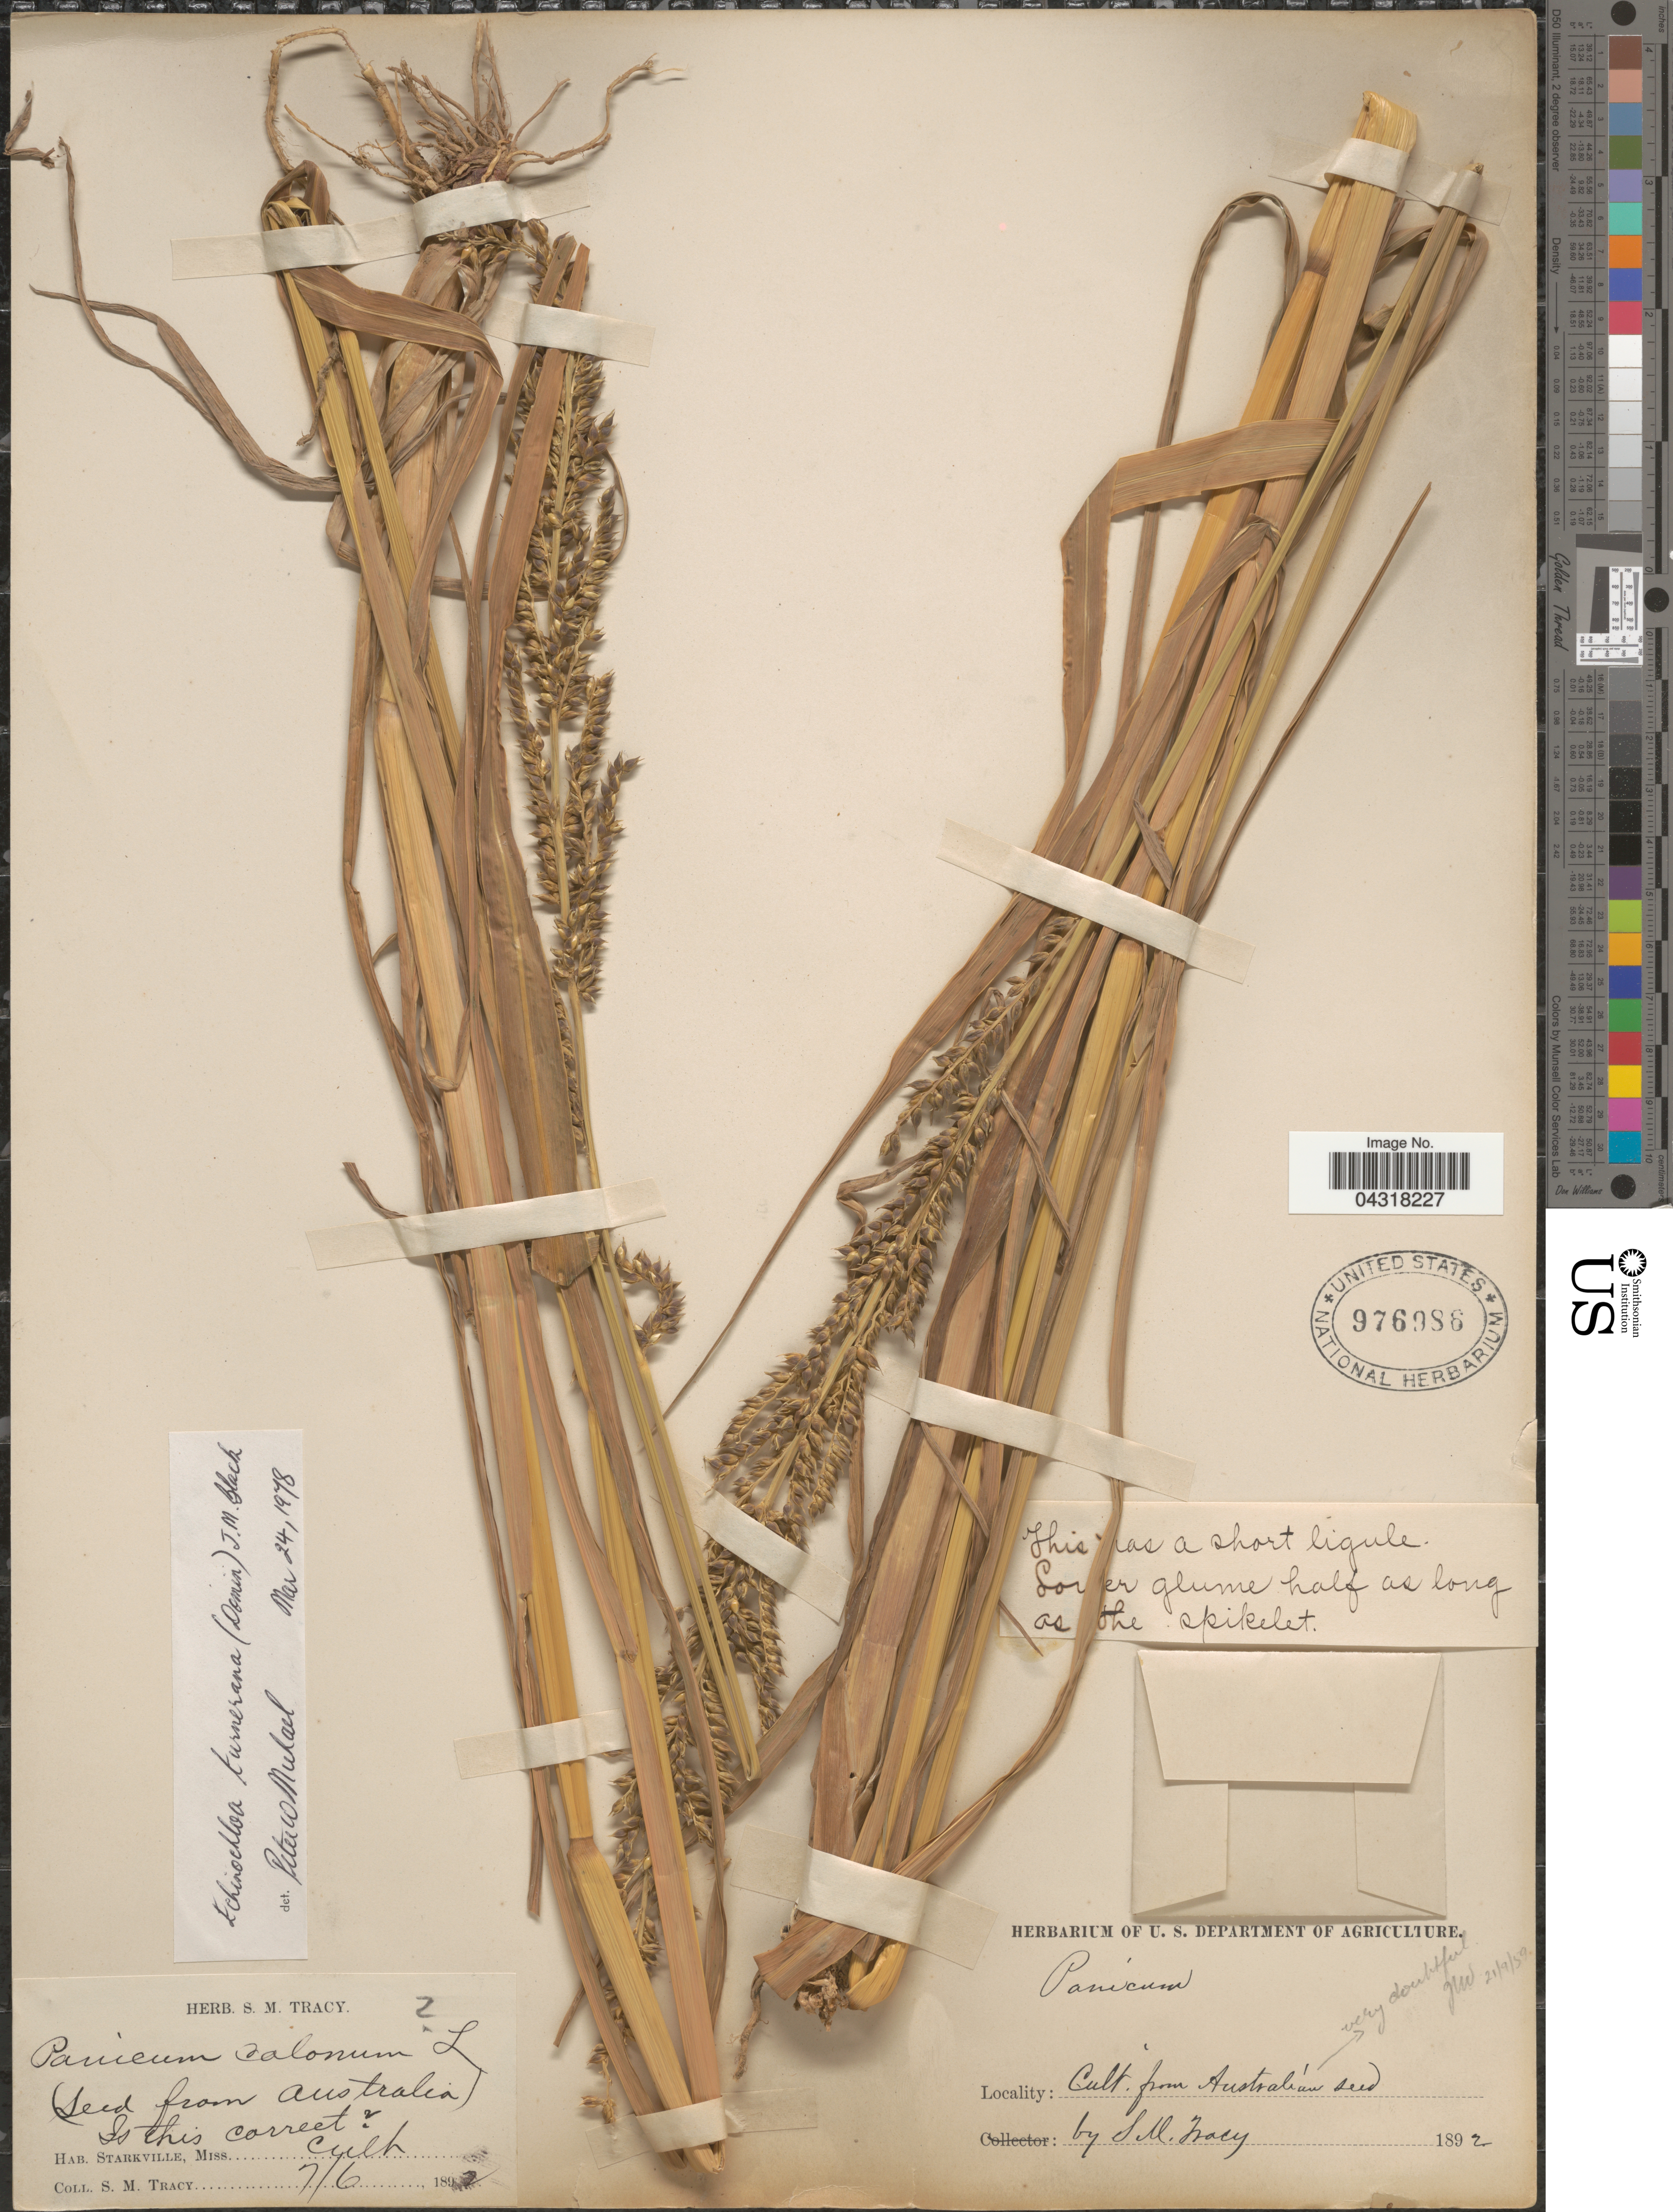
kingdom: Plantae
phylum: Tracheophyta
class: Liliopsida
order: Poales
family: Poaceae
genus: Echinochloa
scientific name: Echinochloa turneriana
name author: (Domin) J.M. Black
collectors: S. M. Tracy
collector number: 2?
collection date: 1892-07-06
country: United States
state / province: Mississippi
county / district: Oktibbeha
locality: Starkville. Cult.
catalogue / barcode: US 976986